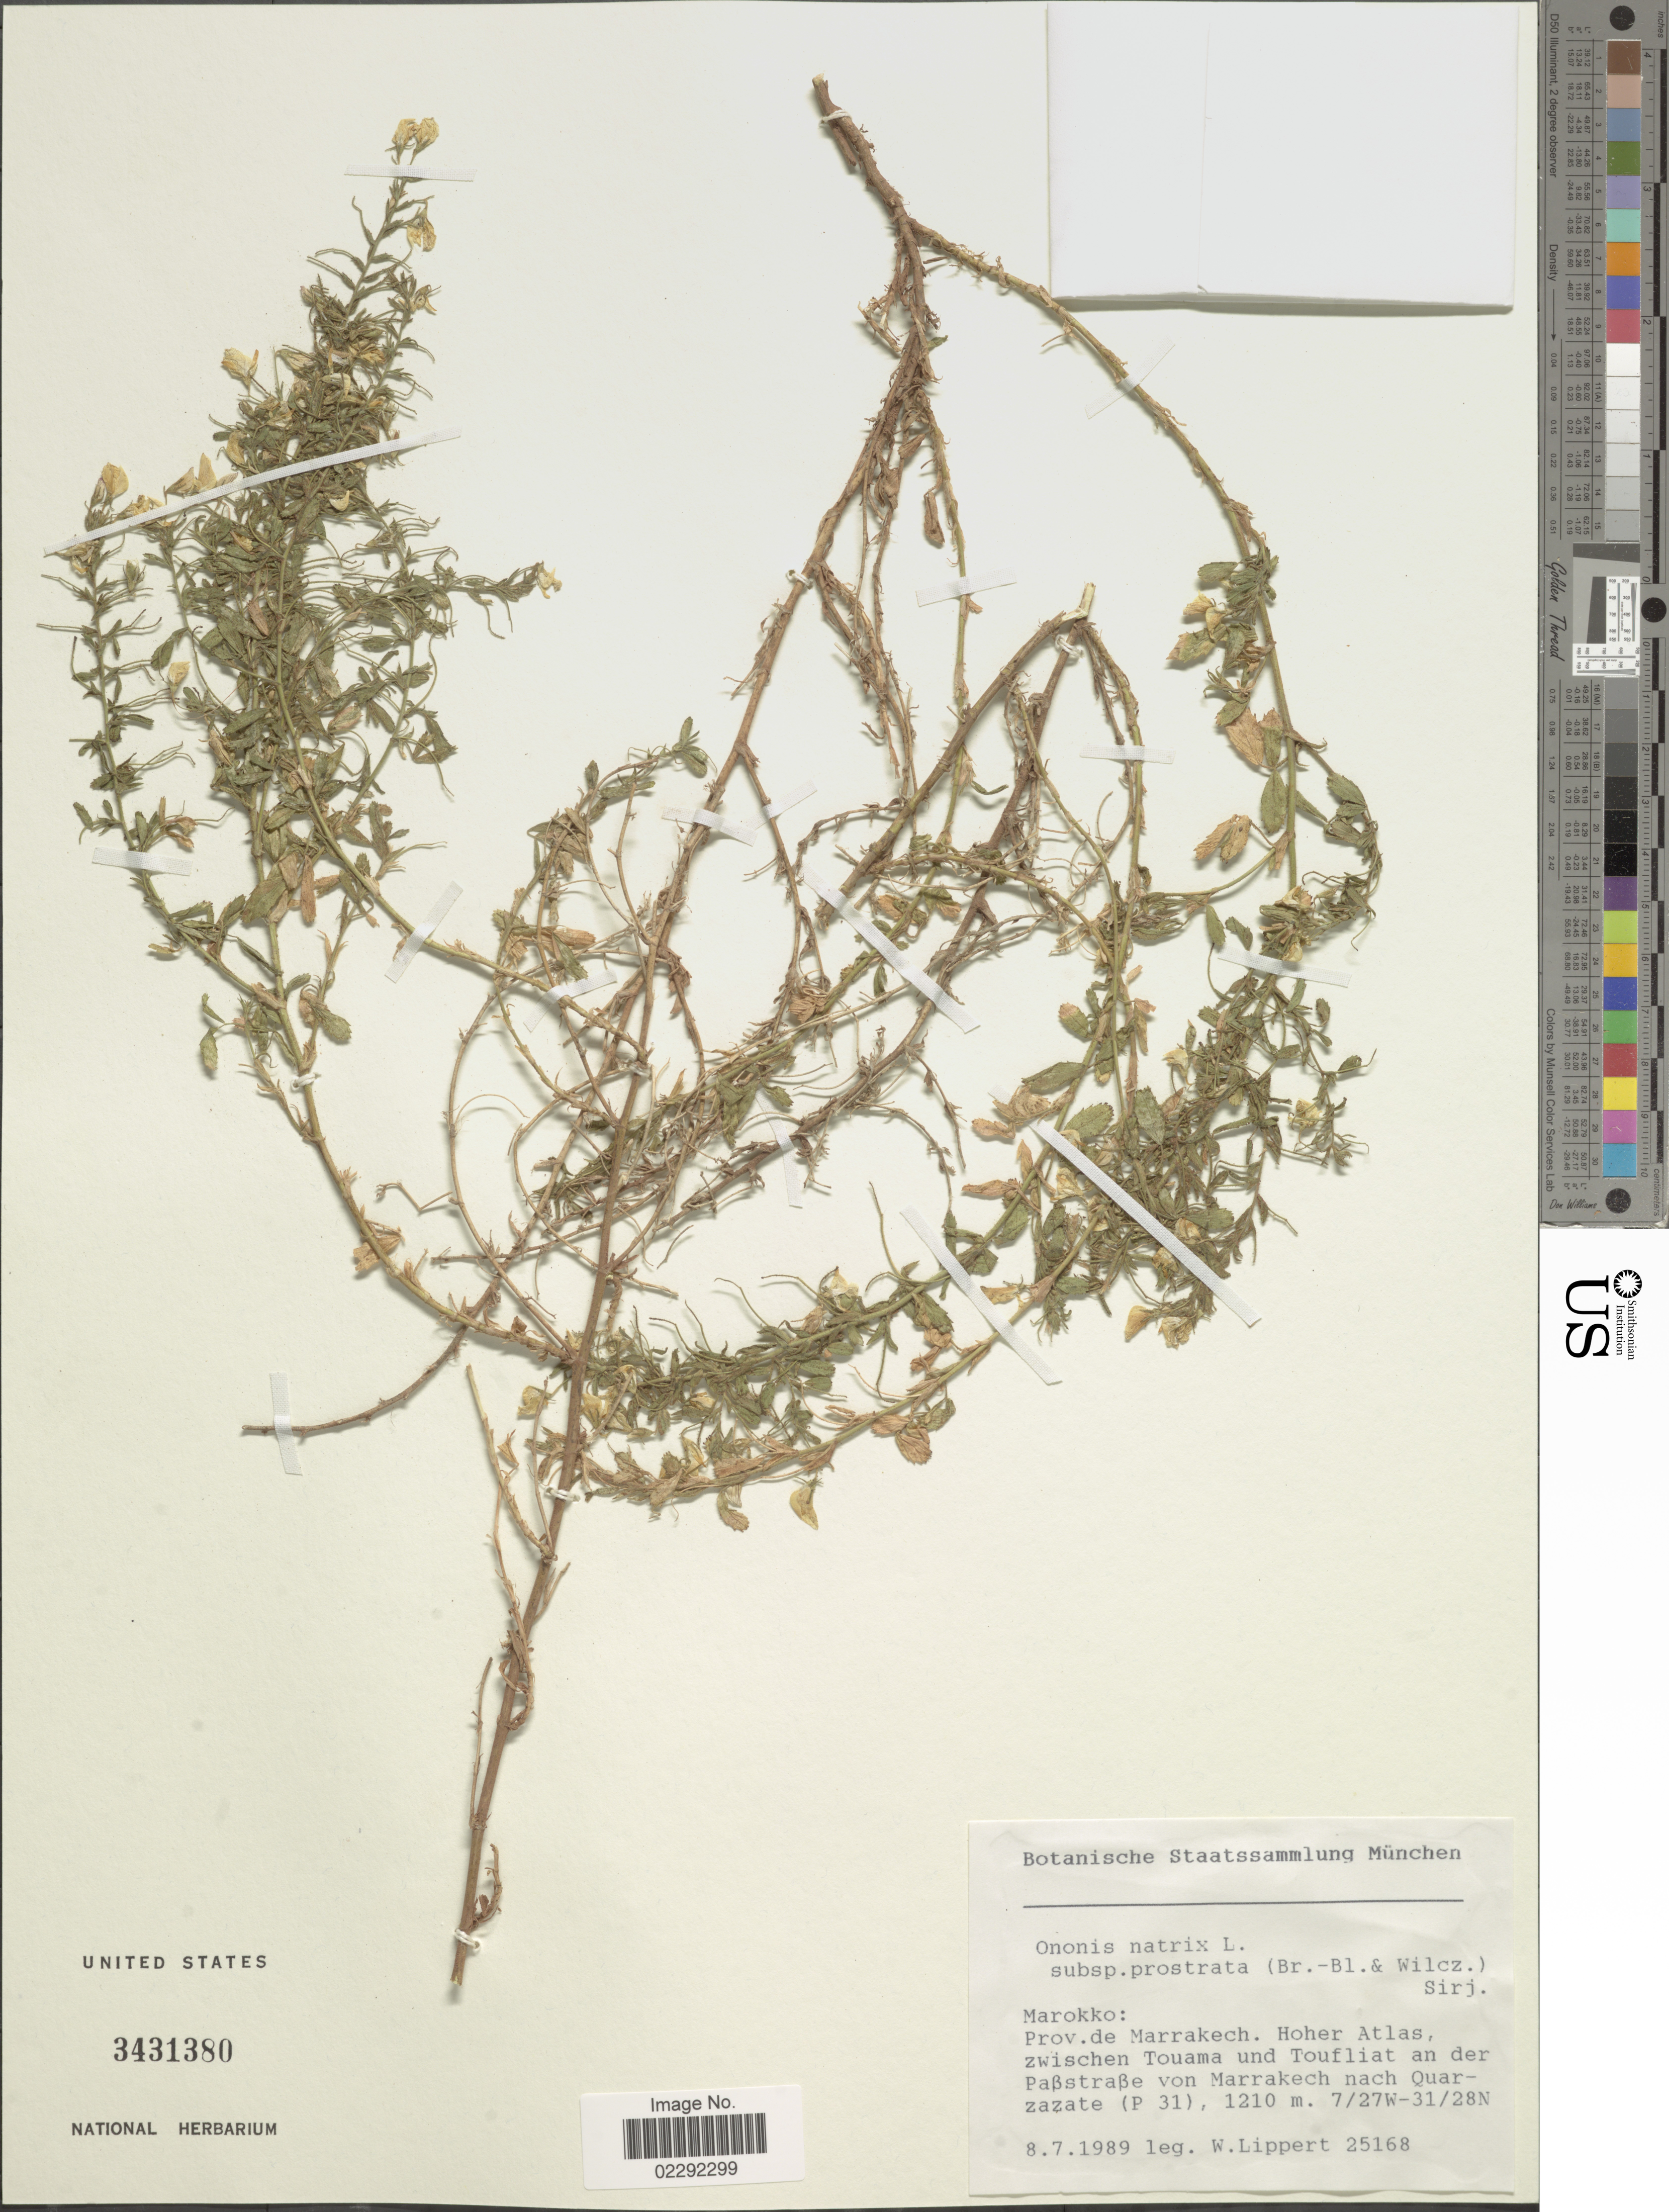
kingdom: Plantae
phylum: Tracheophyta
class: Magnoliopsida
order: Fabales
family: Fabaceae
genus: Ononis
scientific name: Ononis natrix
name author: L.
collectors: W. Lippert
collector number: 25168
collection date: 1989-07-08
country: Morocco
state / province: Marrakech-Tensift-Al Haouz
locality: Prov. de Marrakech. Hoher Atlas, zwischen Touama und Toufliat an der Paßstraße von Marrakech nach Quarzazate (P 31)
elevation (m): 1210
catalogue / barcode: US 3431380